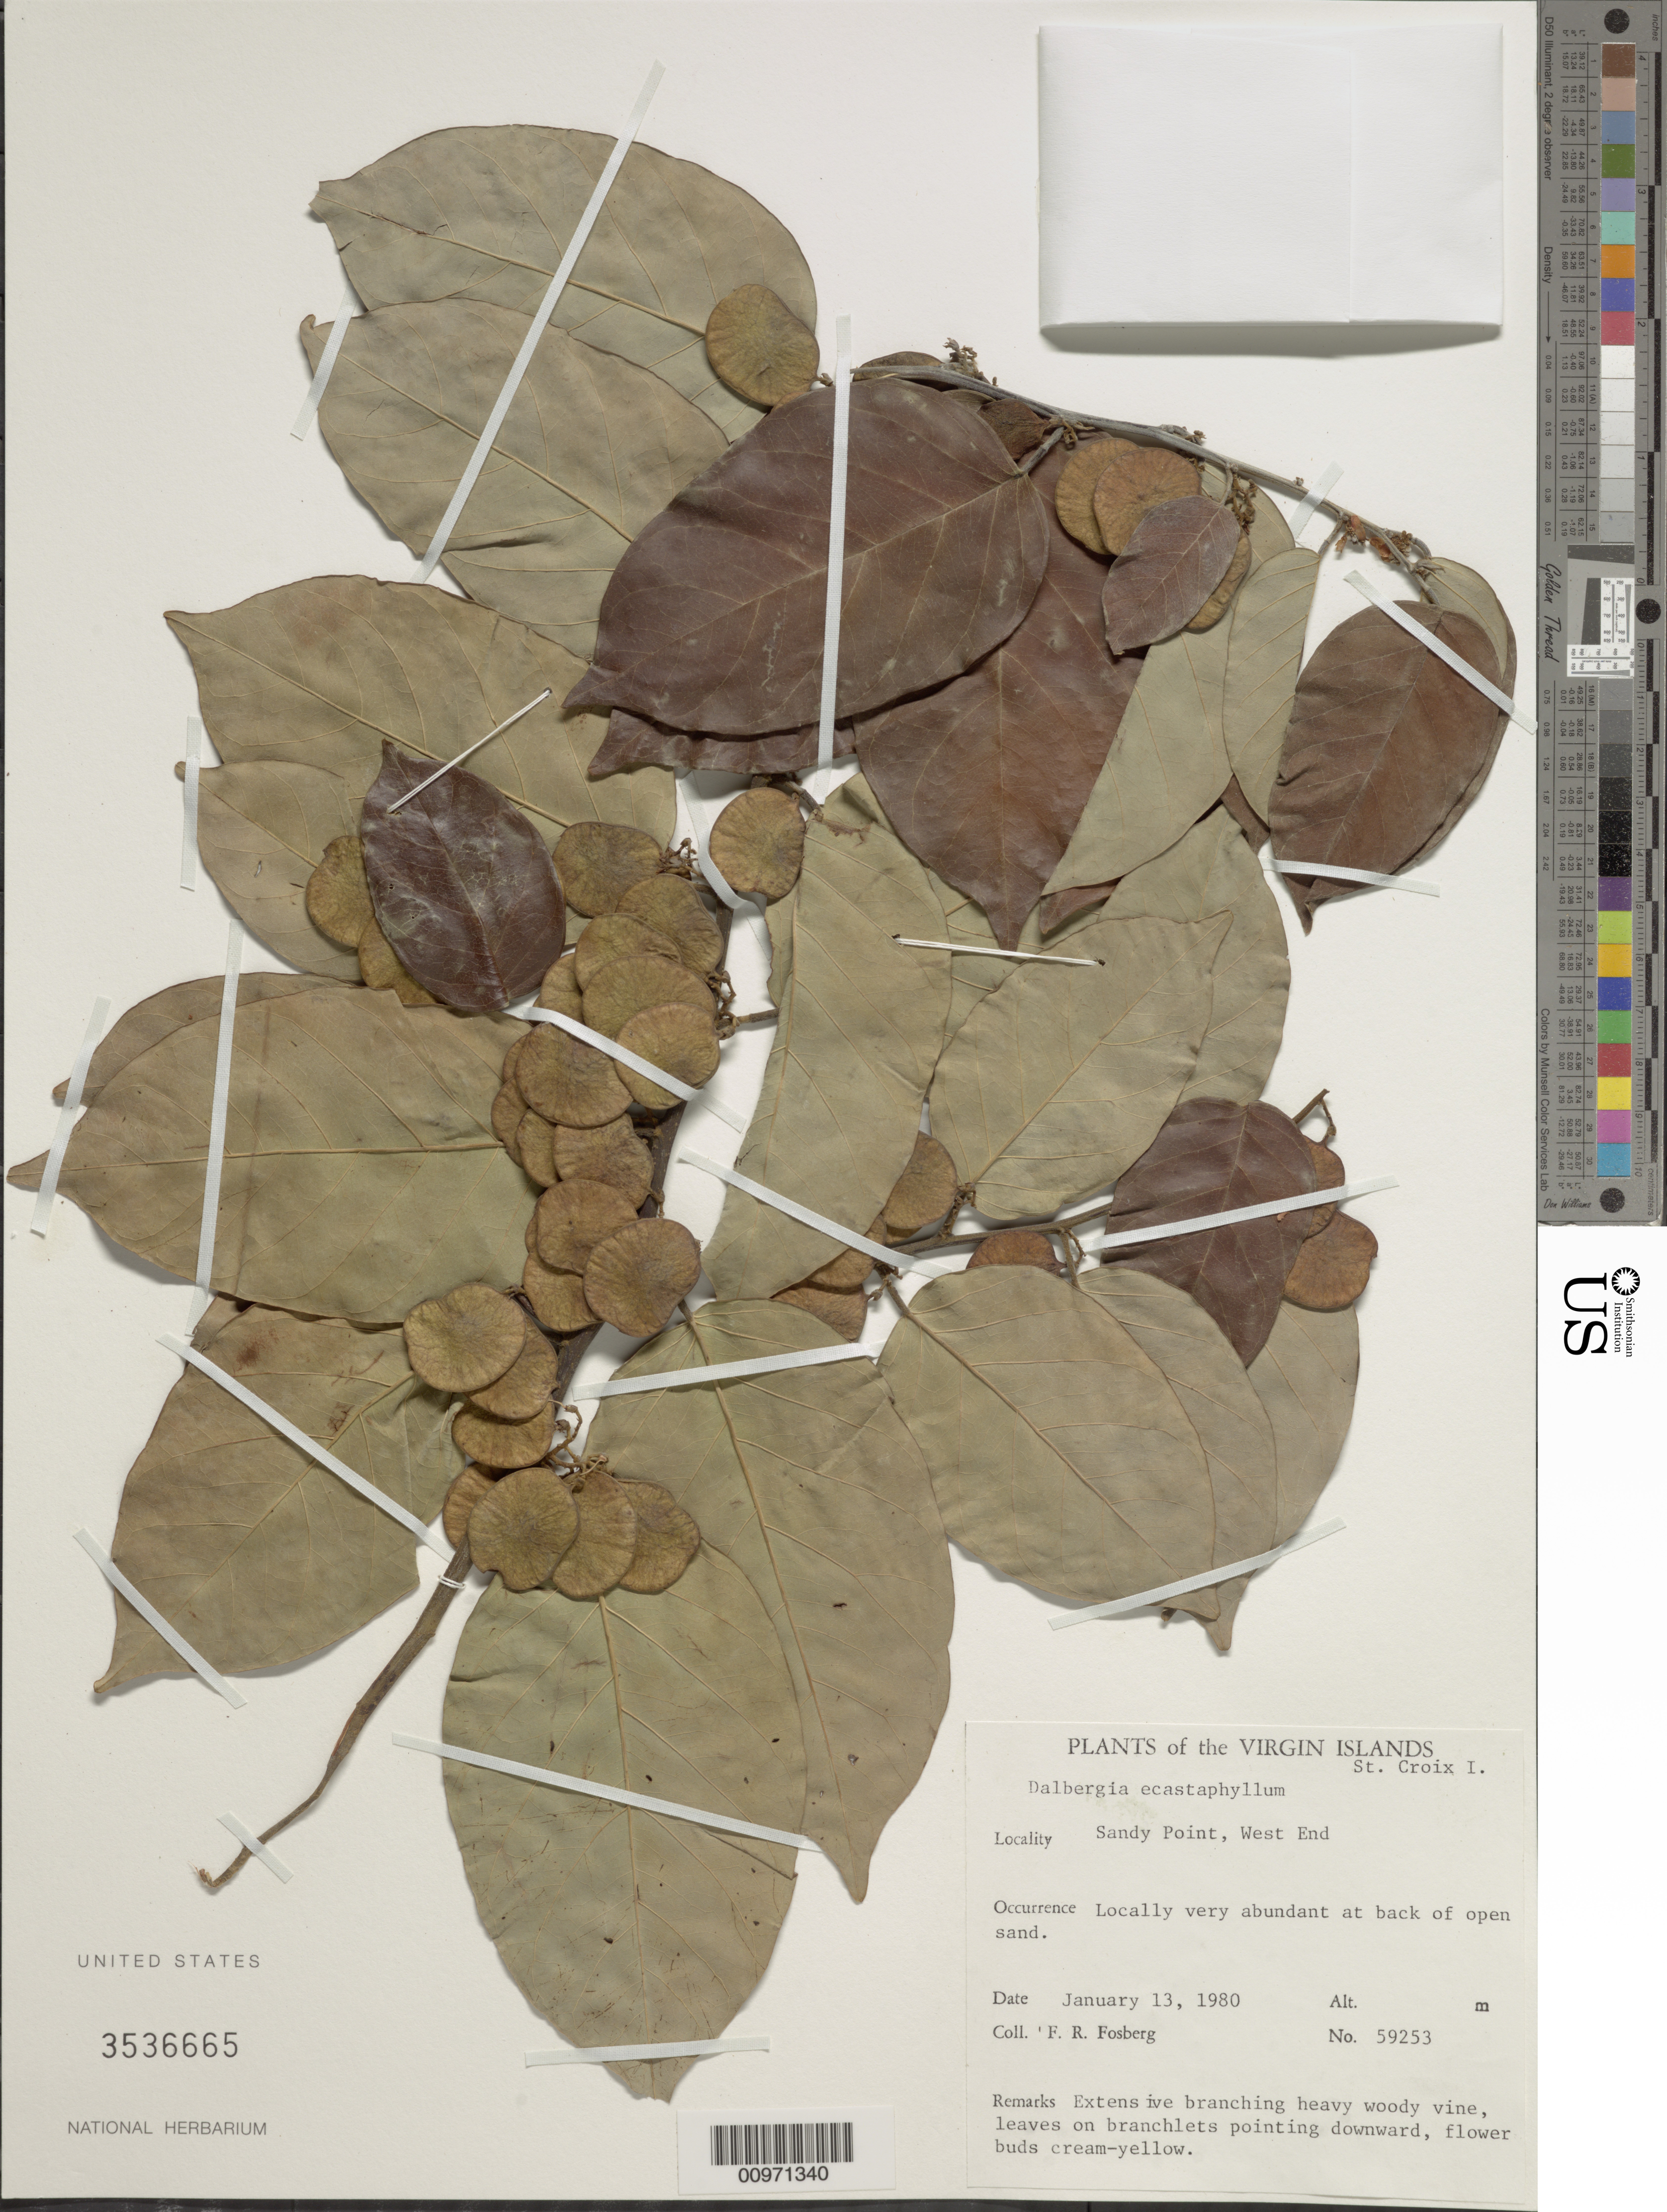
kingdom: Plantae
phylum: Tracheophyta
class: Magnoliopsida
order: Fabales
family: Fabaceae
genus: Dalbergia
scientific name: Dalbergia hecastophyllum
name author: (L.) Taub.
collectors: F. R. Fosberg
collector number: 59253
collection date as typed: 13 Jan 1980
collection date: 1980-01-13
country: U.S. Virgin Islands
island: St. Croix I.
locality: Sandy Point, West End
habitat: At back of open sand; Locally very abundant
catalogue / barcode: US 3536665